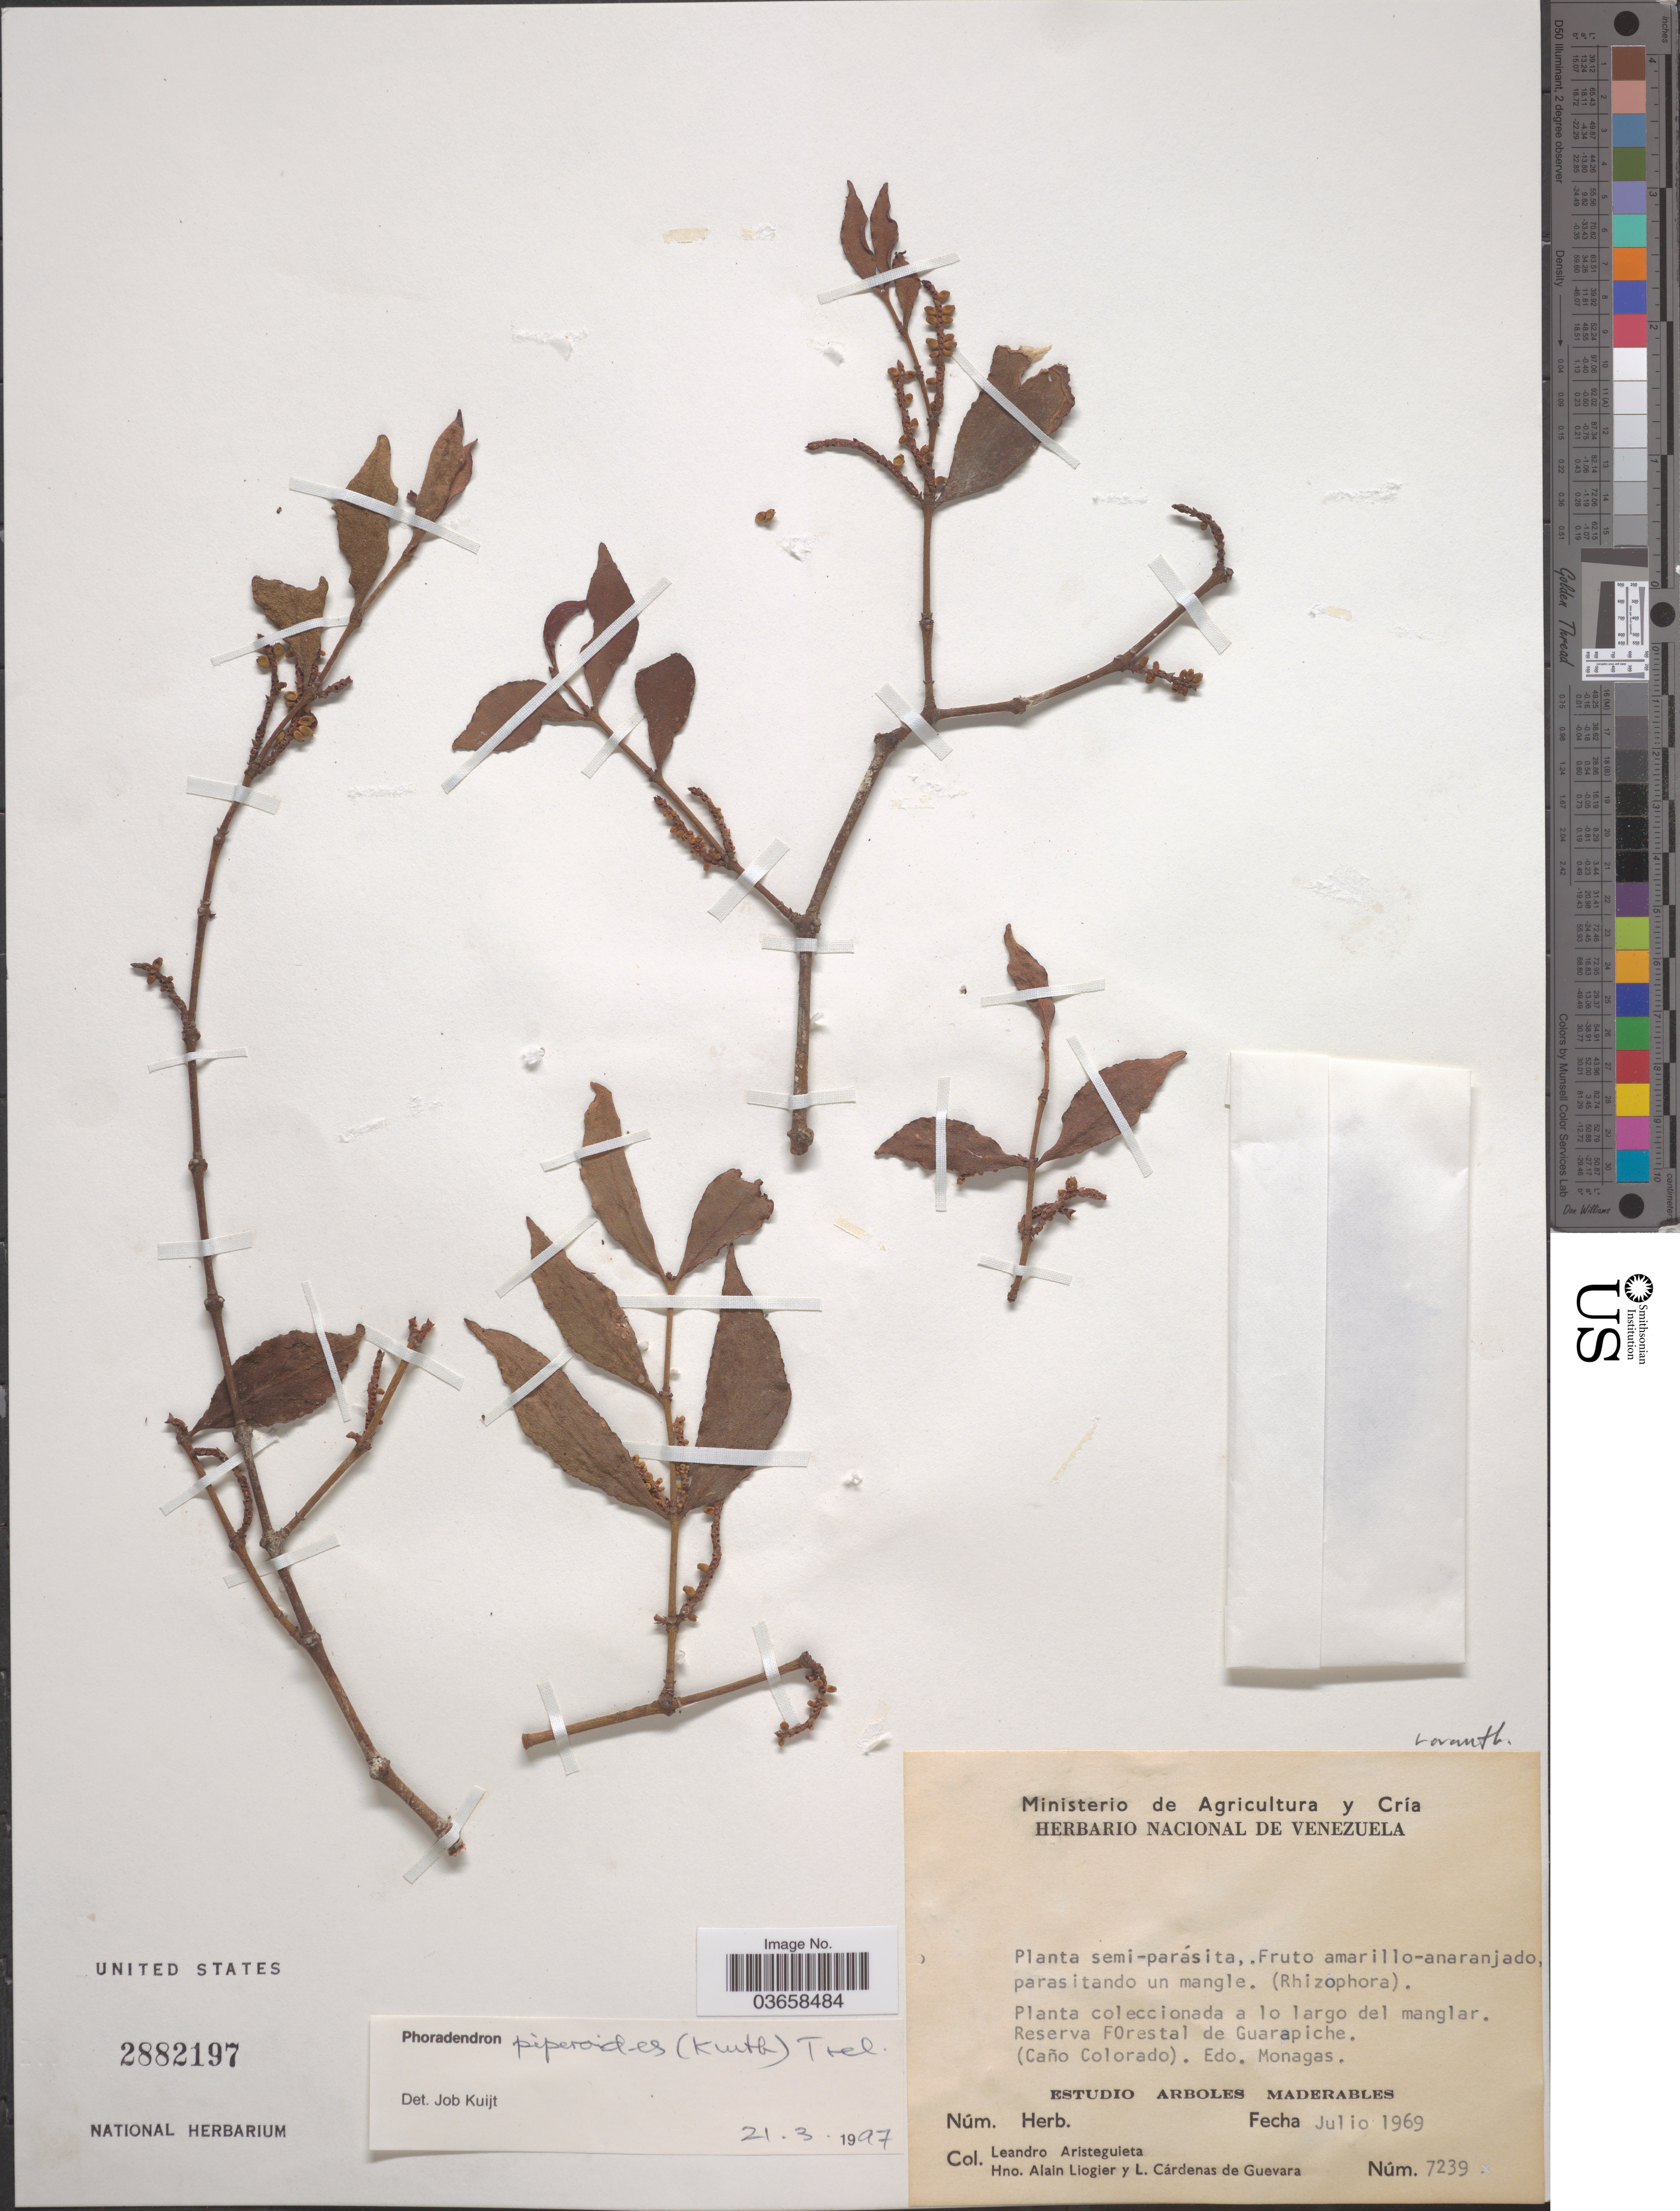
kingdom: Plantae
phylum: Tracheophyta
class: Magnoliopsida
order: Santalales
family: Viscaceae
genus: Phoradendron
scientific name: Phoradendron piperoides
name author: (Kunth) Trel.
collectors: L. Aristeguieta, A. H. Liogier & L. De Guevara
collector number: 7239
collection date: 1969-07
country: Venezuela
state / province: Monagas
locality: Reserva F0restal de Guarapiche. (Caño Colorado).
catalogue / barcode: US 2882197